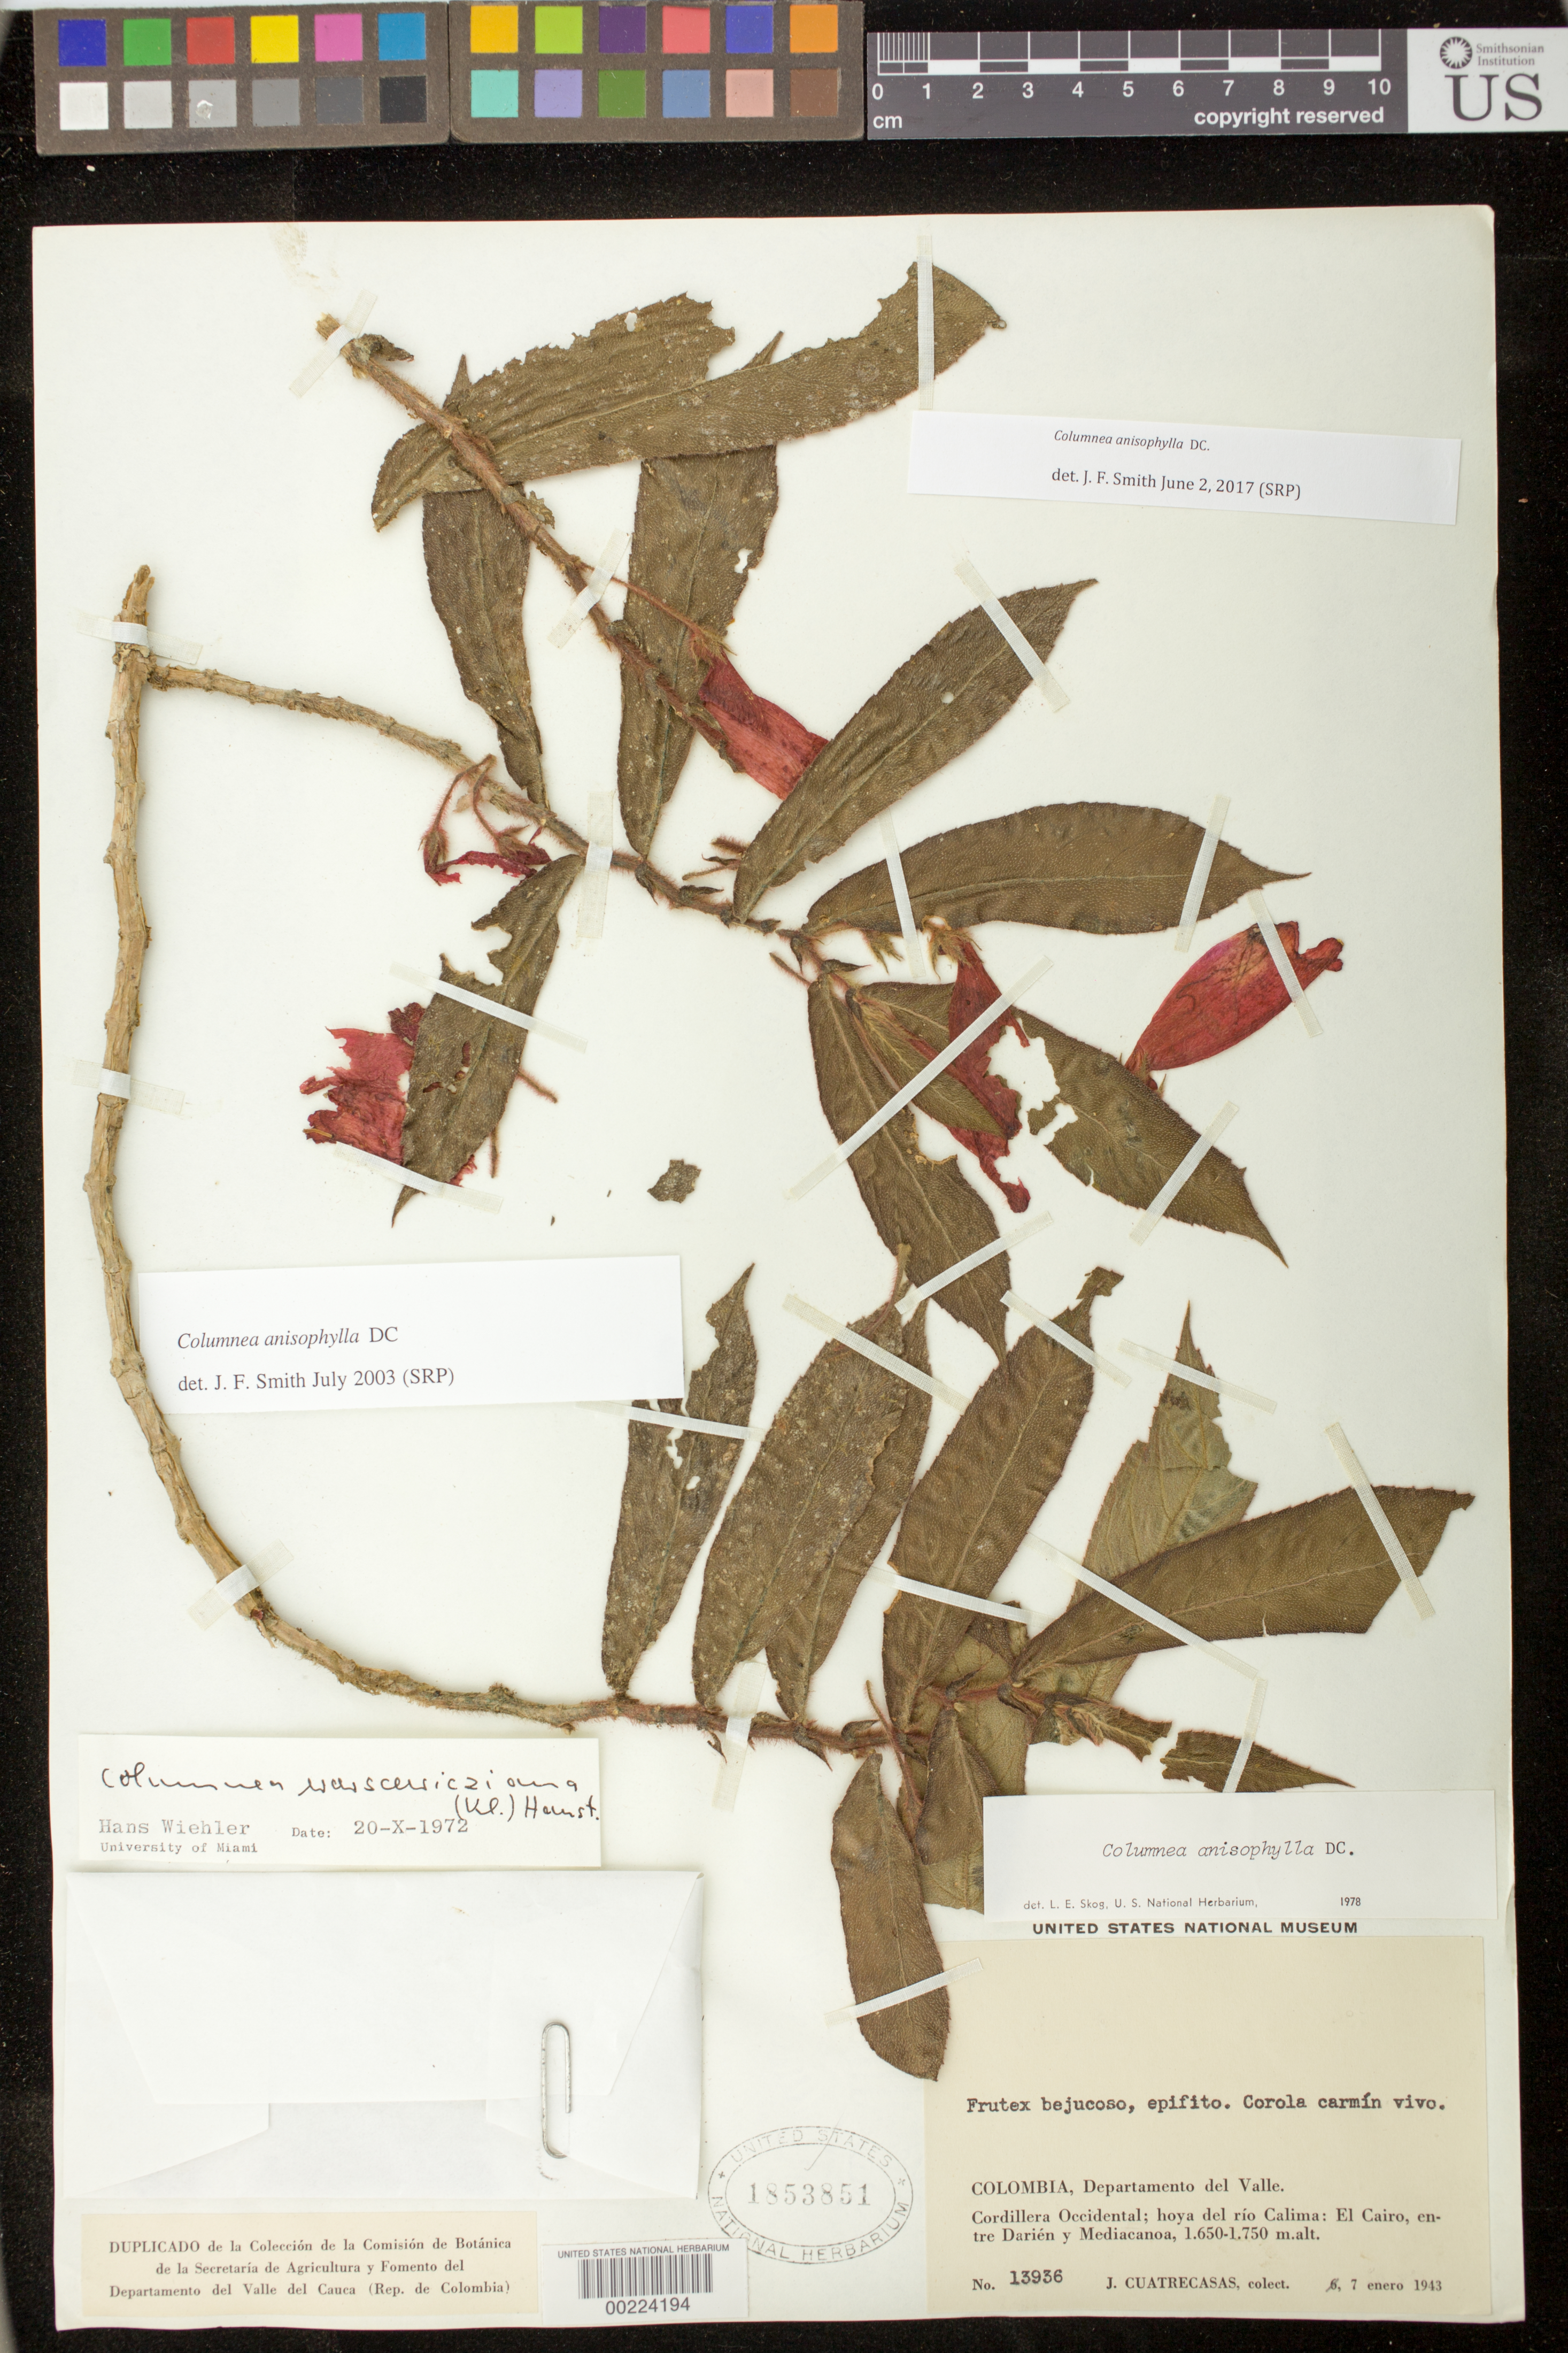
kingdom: Plantae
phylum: Tracheophyta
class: Magnoliopsida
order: Lamiales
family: Gesneriaceae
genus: Columnea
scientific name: Columnea anisophylla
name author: DC.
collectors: J. Cuatrecasas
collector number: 13936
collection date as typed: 07 Jan 1943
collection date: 1943-01-07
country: Colombia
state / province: Valle del Cauca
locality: Cordillera Occidental, valley of Rio Calima, El Cairo, between Darien and Mediacanoa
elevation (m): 1650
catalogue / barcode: US 1853851